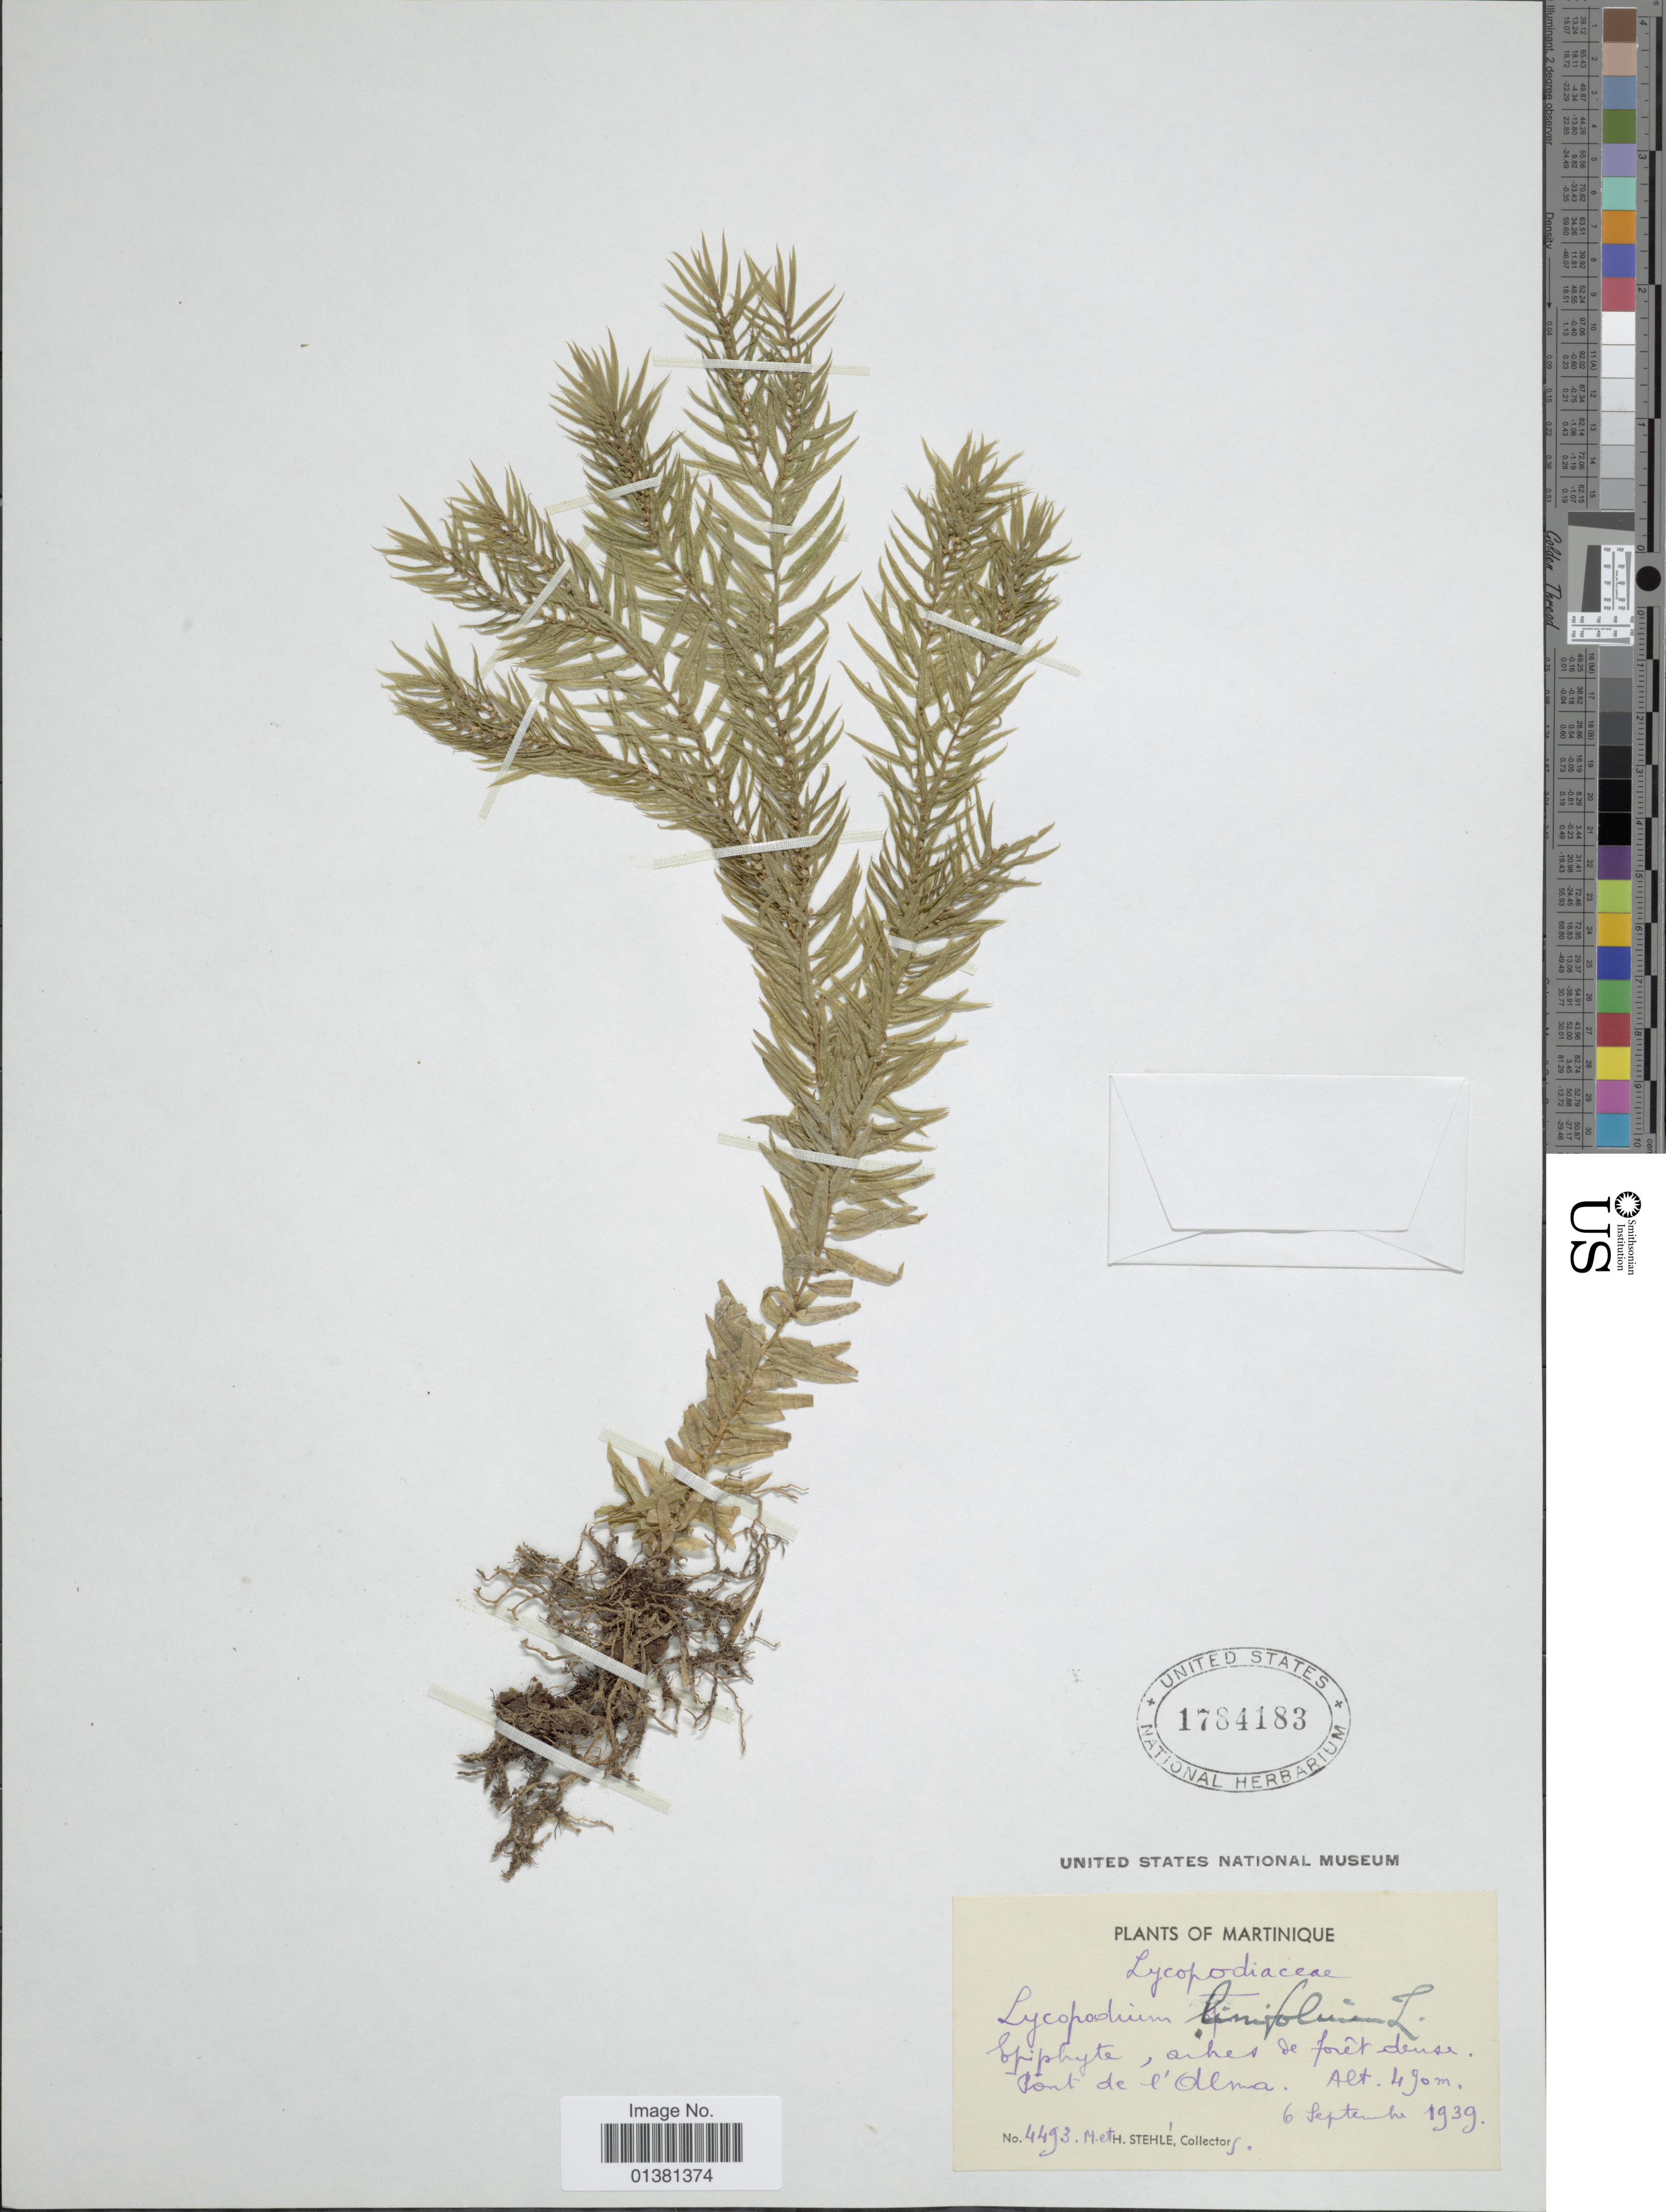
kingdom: Plantae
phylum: Tracheophyta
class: Lycopodiopsida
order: Lycopodiales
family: Lycopodiaceae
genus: Phlegmariurus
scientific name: Phlegmariurus linifolius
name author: (L.) B. Øllg.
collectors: M. Stehlé & H. Stehlé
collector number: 4493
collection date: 1939-09-06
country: Martinique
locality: Oakes de forêt dense Pont de l'Alma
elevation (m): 490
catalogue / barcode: US 1784183